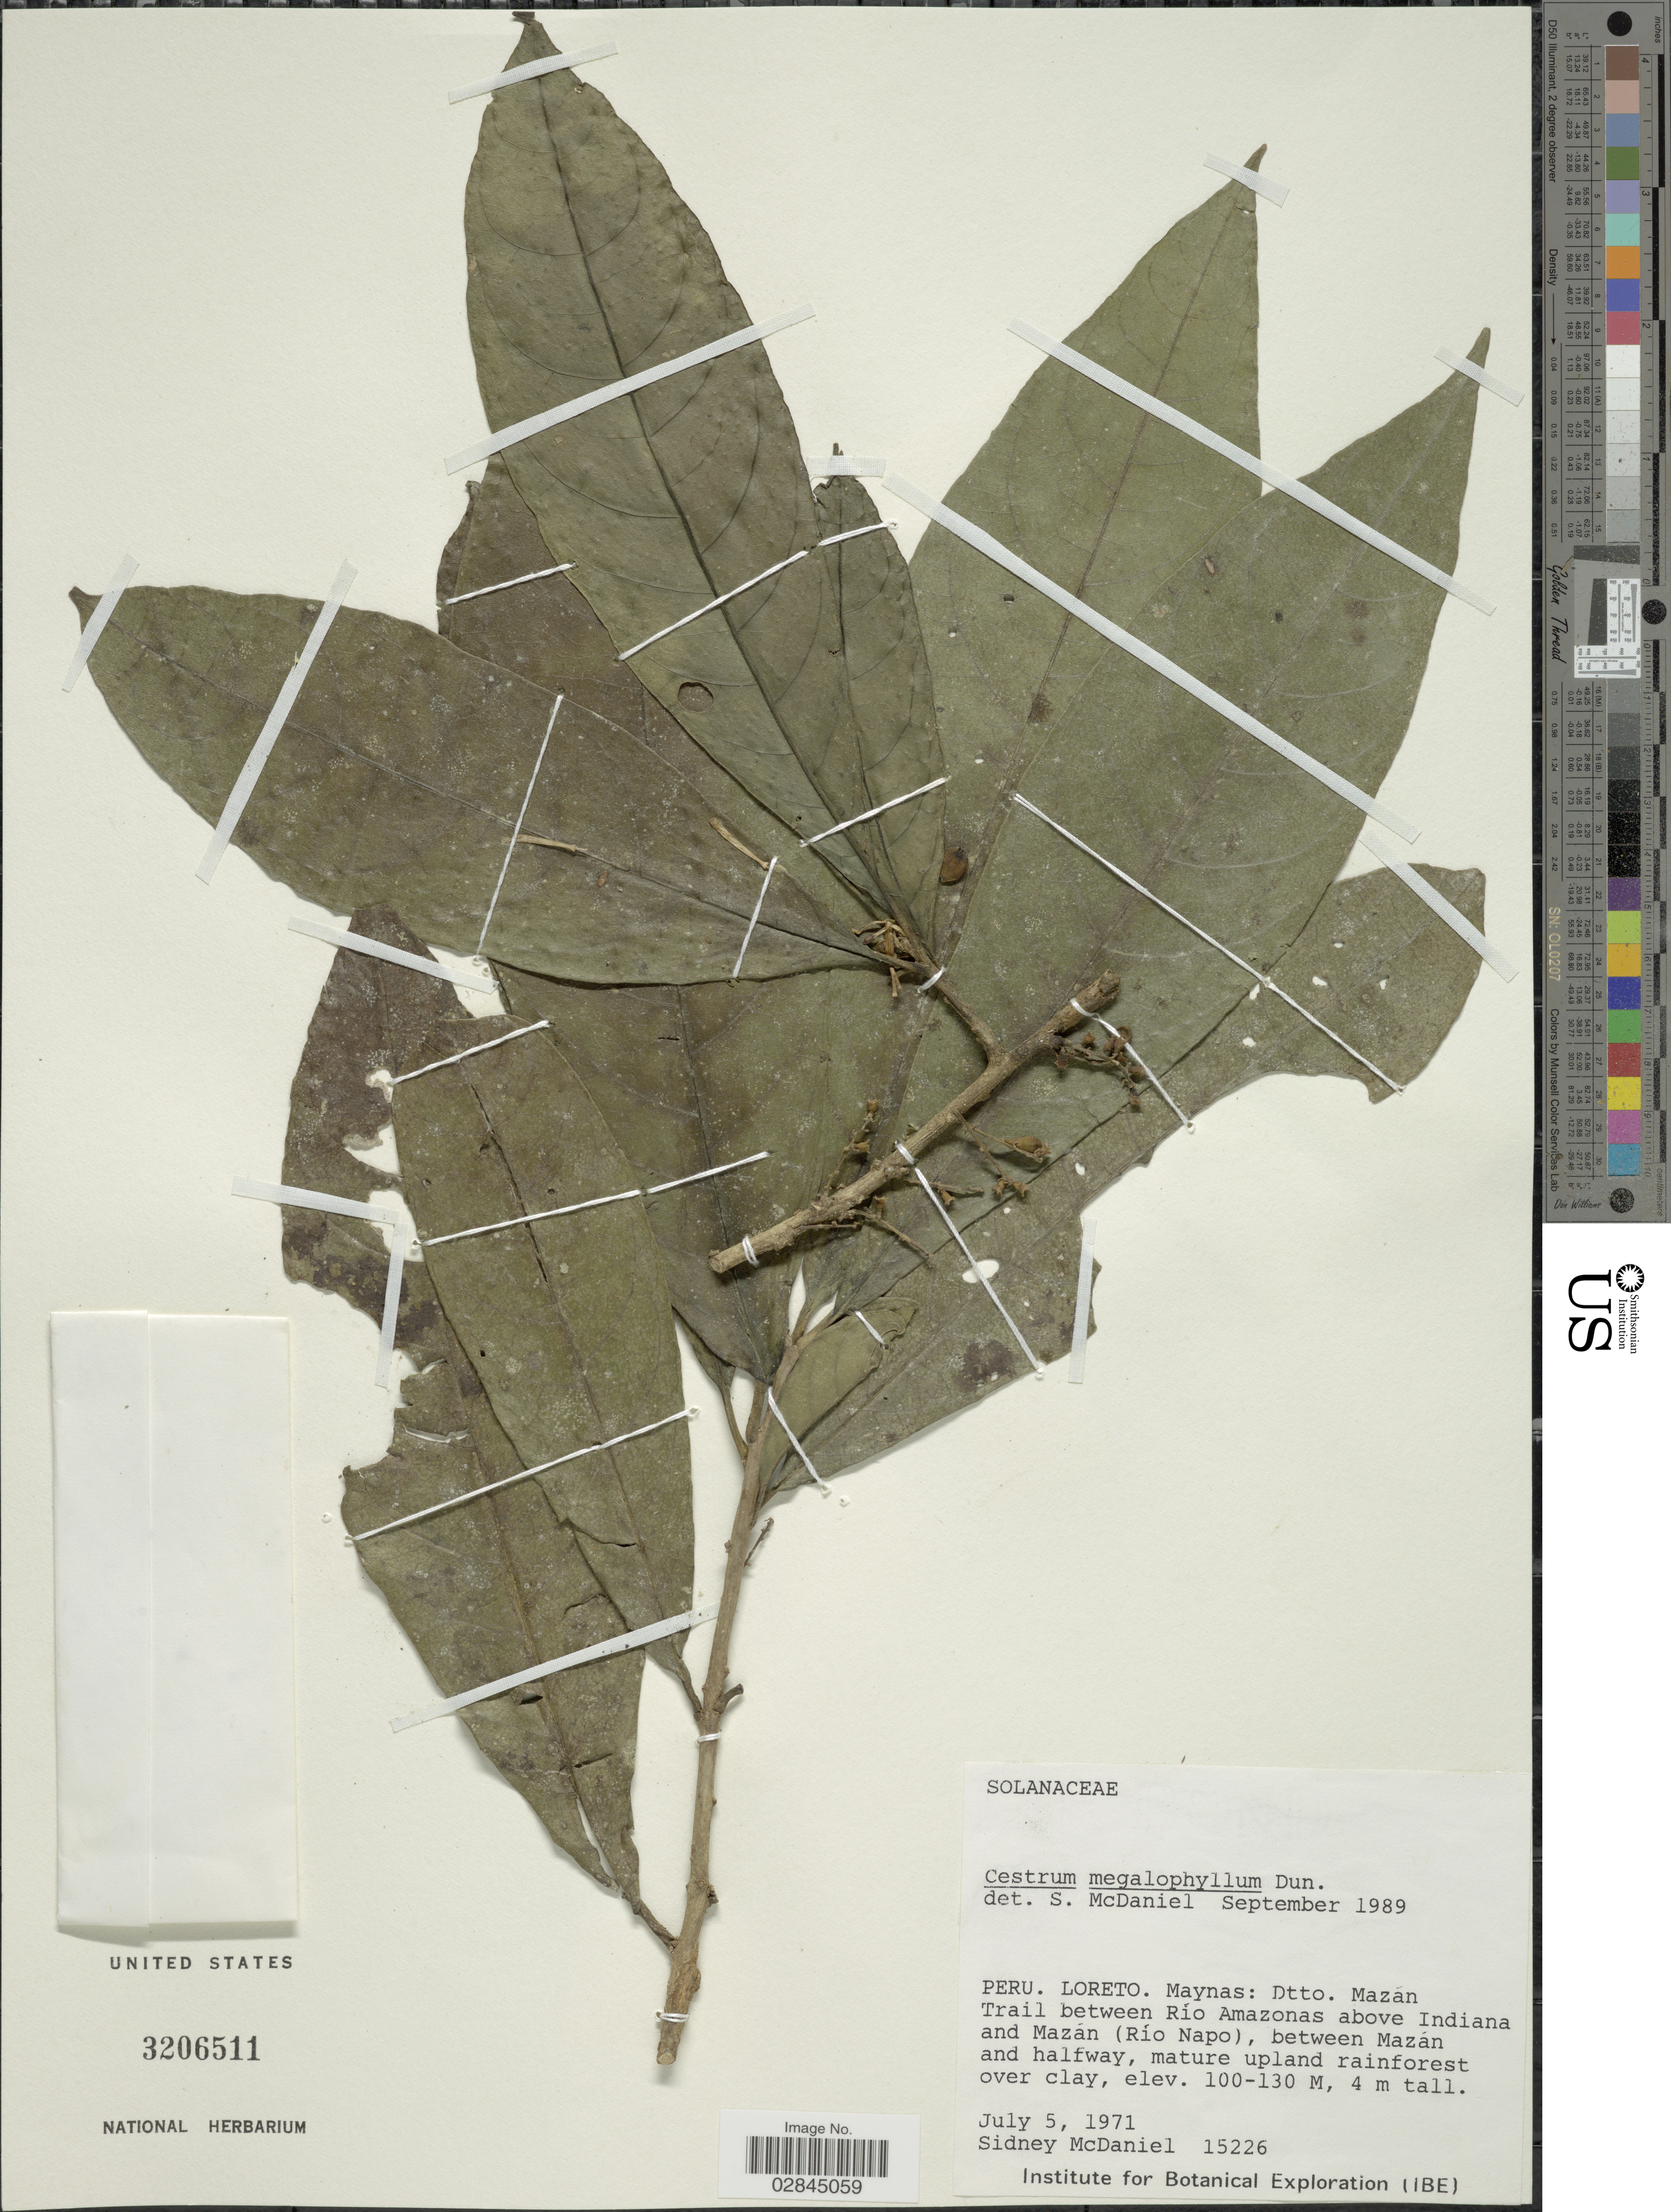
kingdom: Plantae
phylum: Tracheophyta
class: Magnoliopsida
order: Solanales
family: Solanaceae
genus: Cestrum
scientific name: Cestrum schlechtendahlii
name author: G. Don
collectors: S. McDaniel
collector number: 15226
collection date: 1971-07-05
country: Peru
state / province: Loreto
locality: Maynas: Dtto. Mazan Trail between Río Amazonas above Indiana and Mazan (Río Napo), between Mazán.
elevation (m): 100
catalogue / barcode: US 3206511